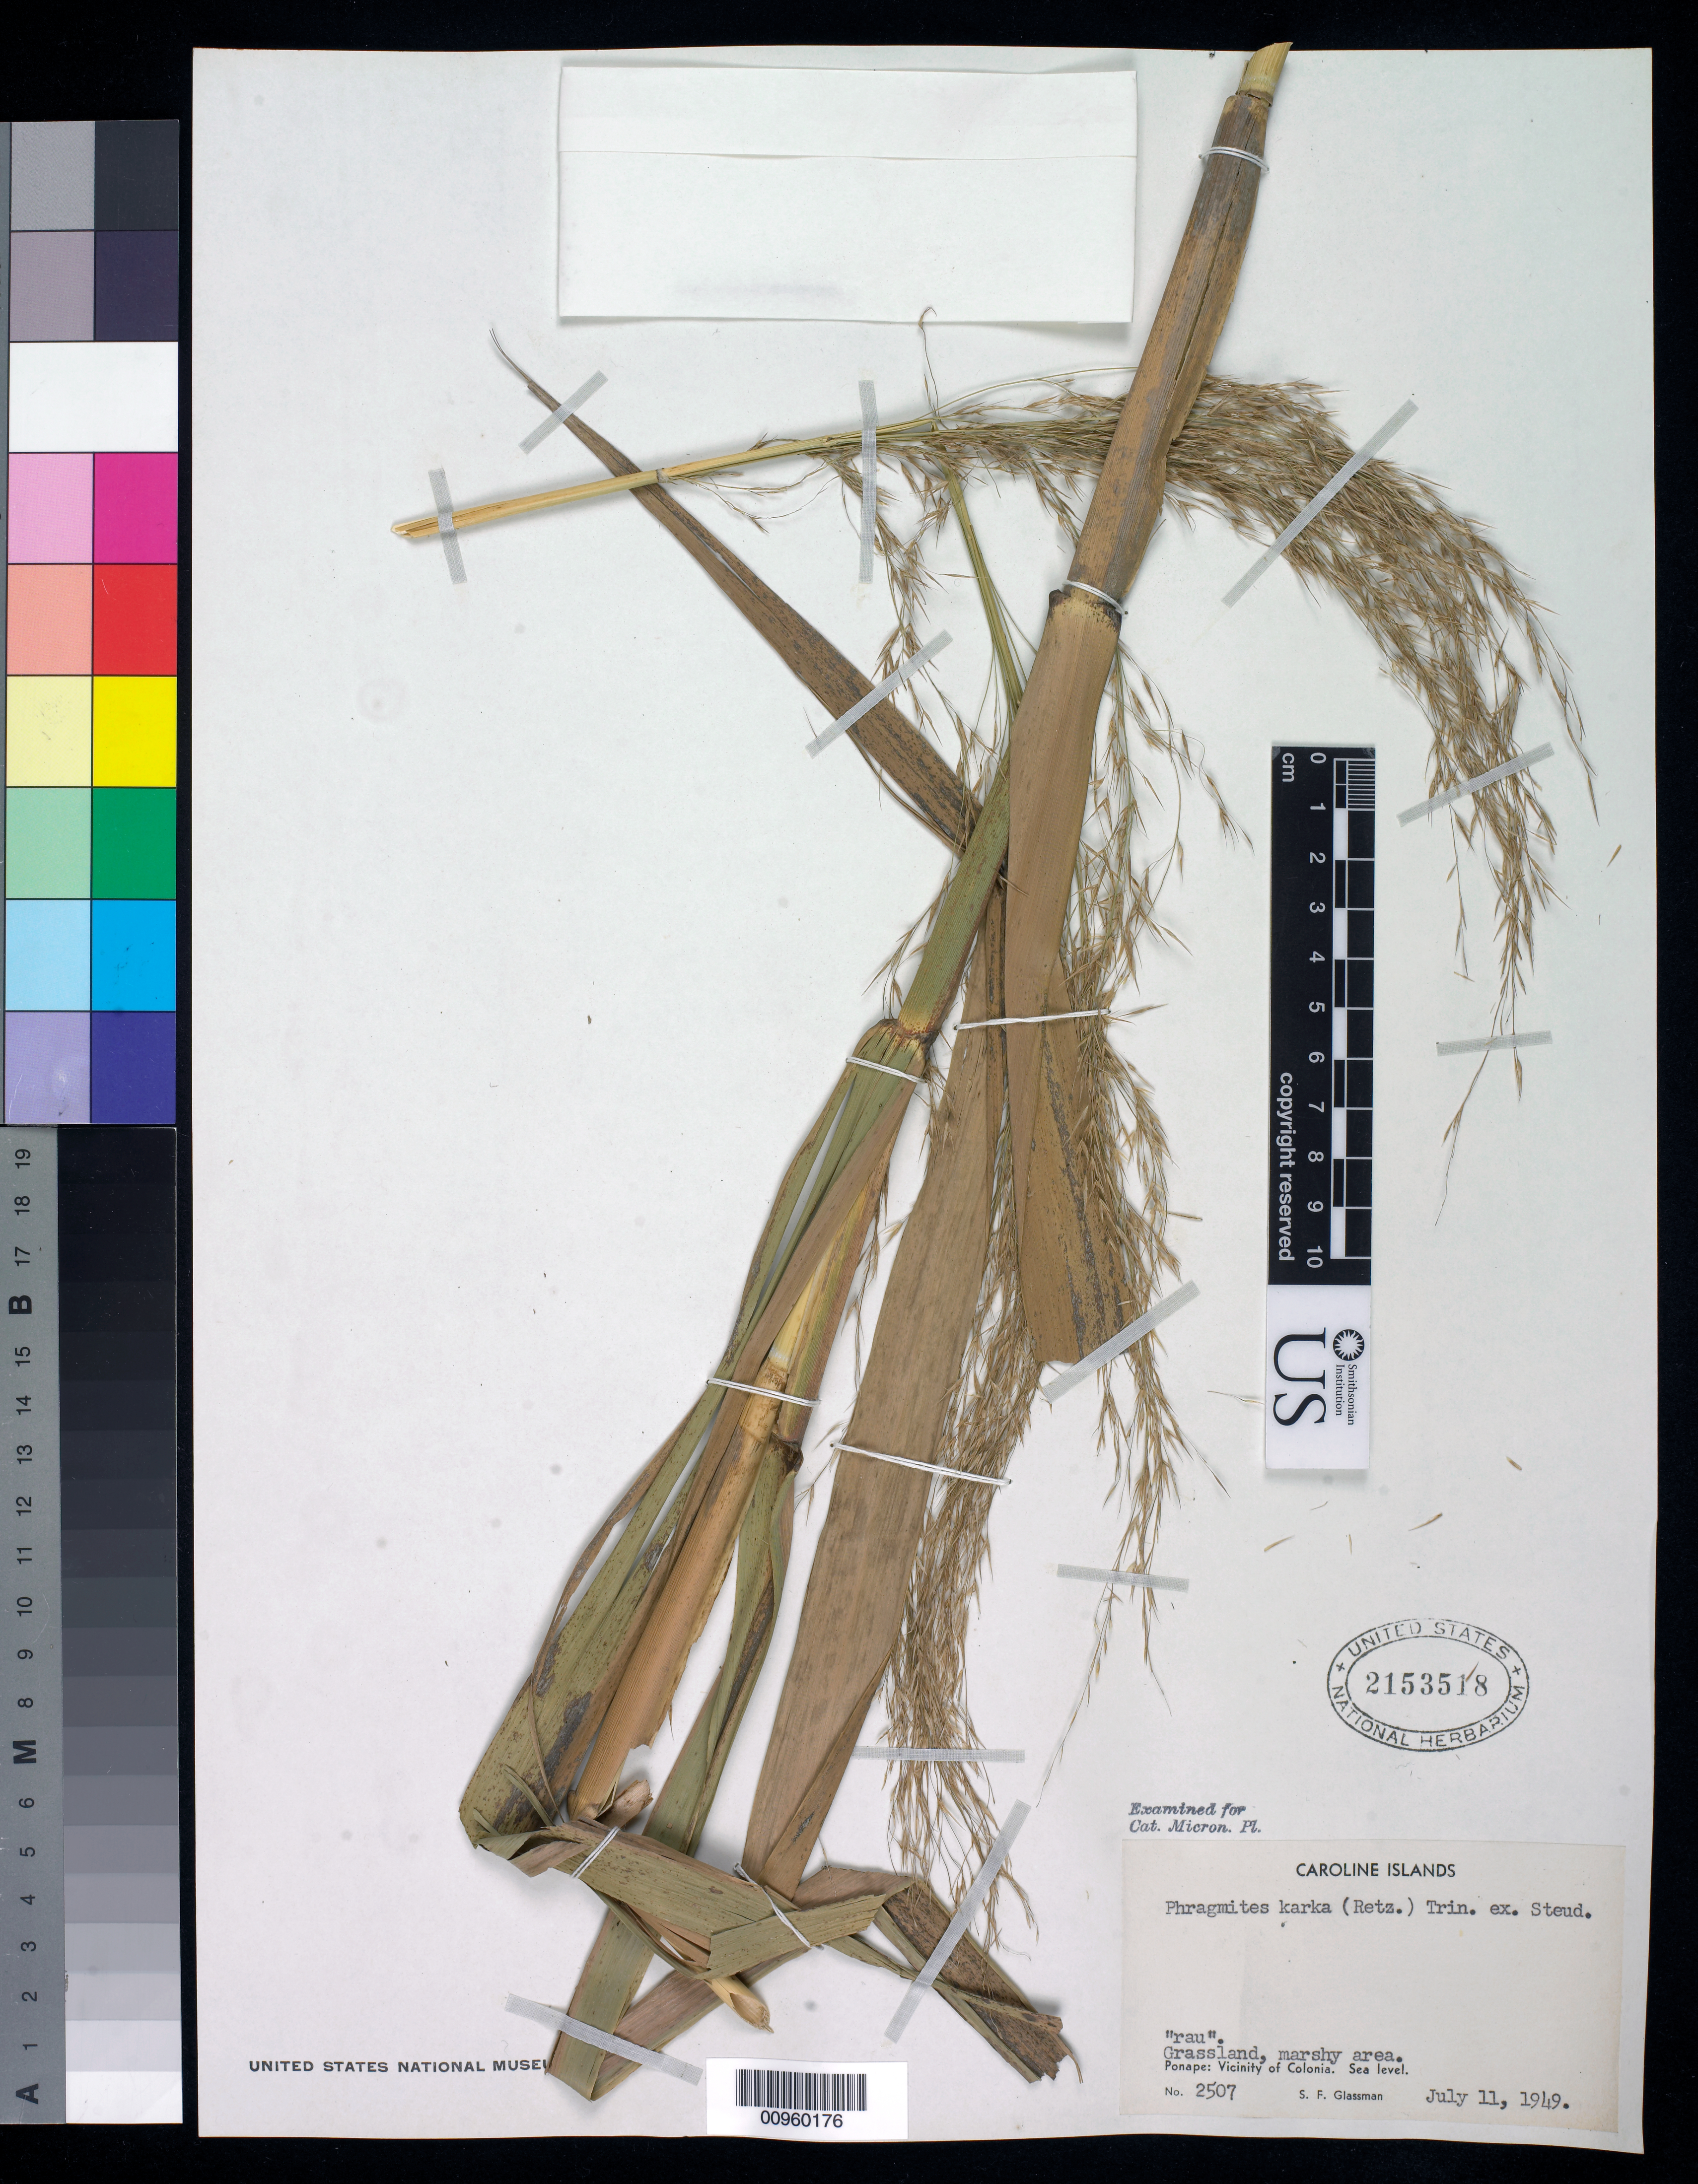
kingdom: Plantae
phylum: Tracheophyta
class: Liliopsida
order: Poales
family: Poaceae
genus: Phragmites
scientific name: Phragmites karka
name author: (Retz.) Trin. ex Steud.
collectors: S. F. Glassman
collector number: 2507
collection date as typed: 11 Jul 1947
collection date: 1947-07-11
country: Micronesia, Federated States of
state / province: Pohnpei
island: Pohnpei [Ponape]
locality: Grassland, marshy area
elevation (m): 0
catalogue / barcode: US 2153158